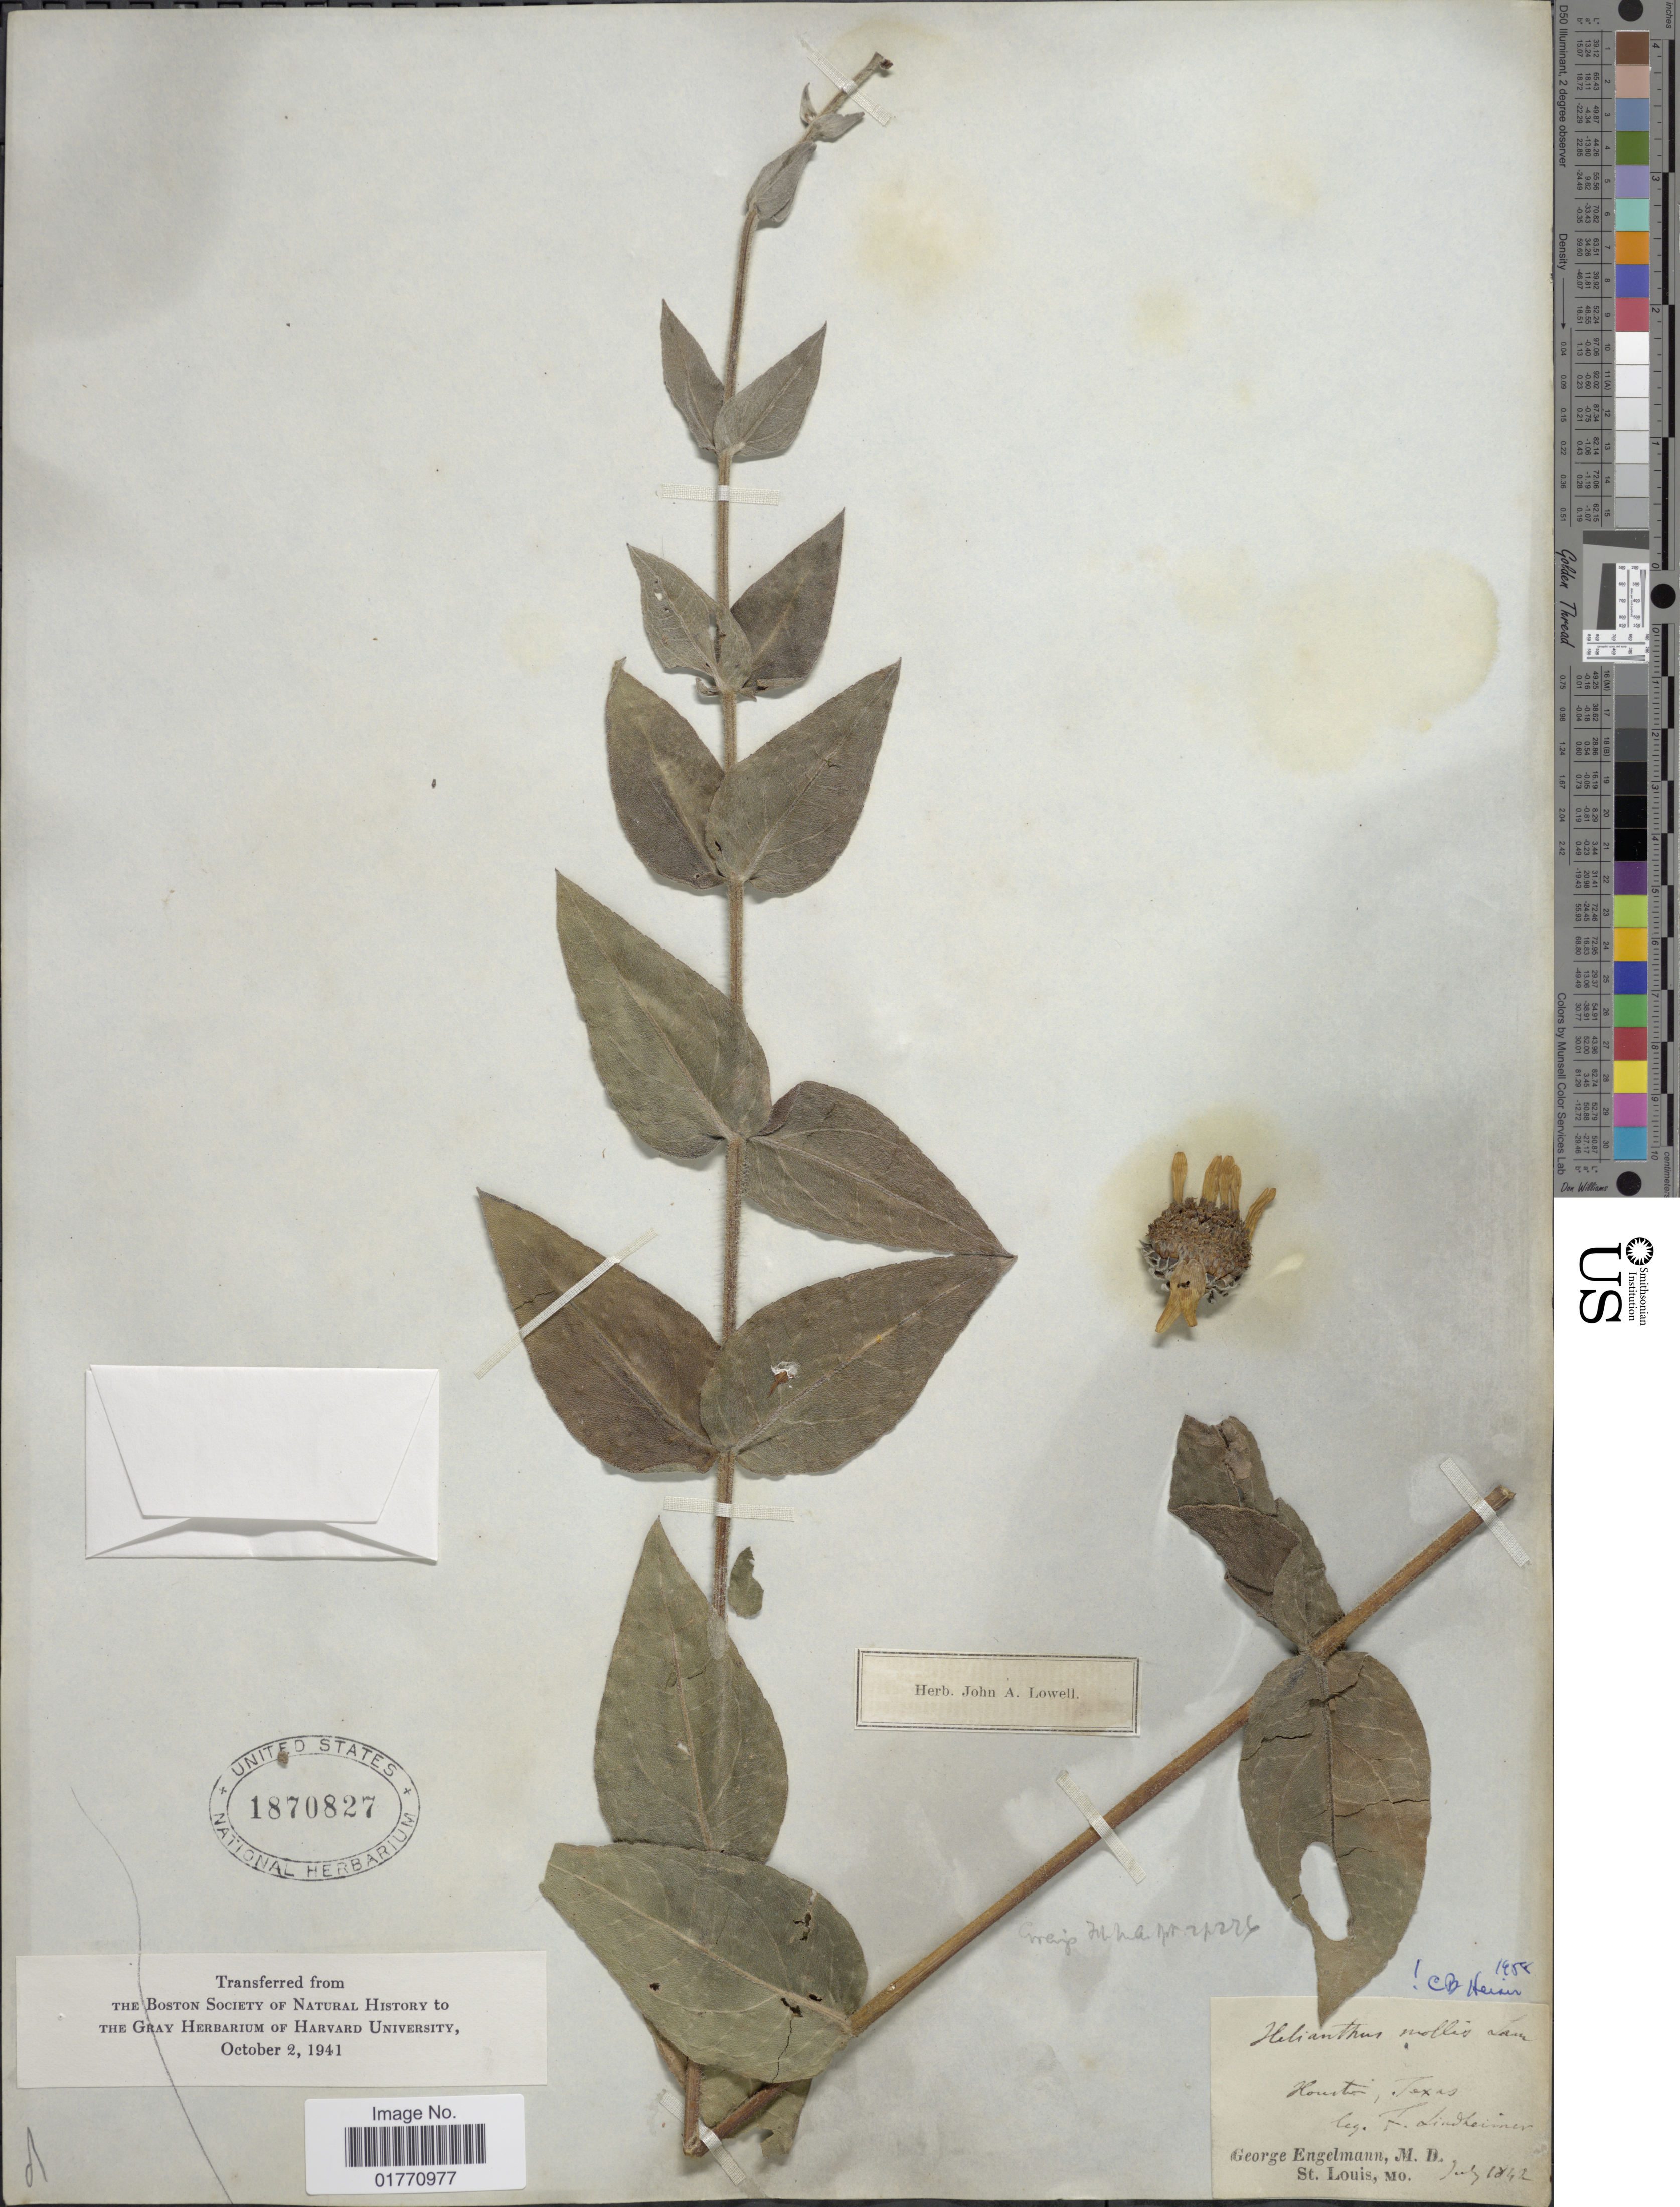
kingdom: Plantae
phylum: Tracheophyta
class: Magnoliopsida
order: Asterales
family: Asteraceae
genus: Helianthus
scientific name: Helianthus mollis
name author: Lam.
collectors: F. Lindheimer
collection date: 1842-07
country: United States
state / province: Texas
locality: Houston.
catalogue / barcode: US 1870827